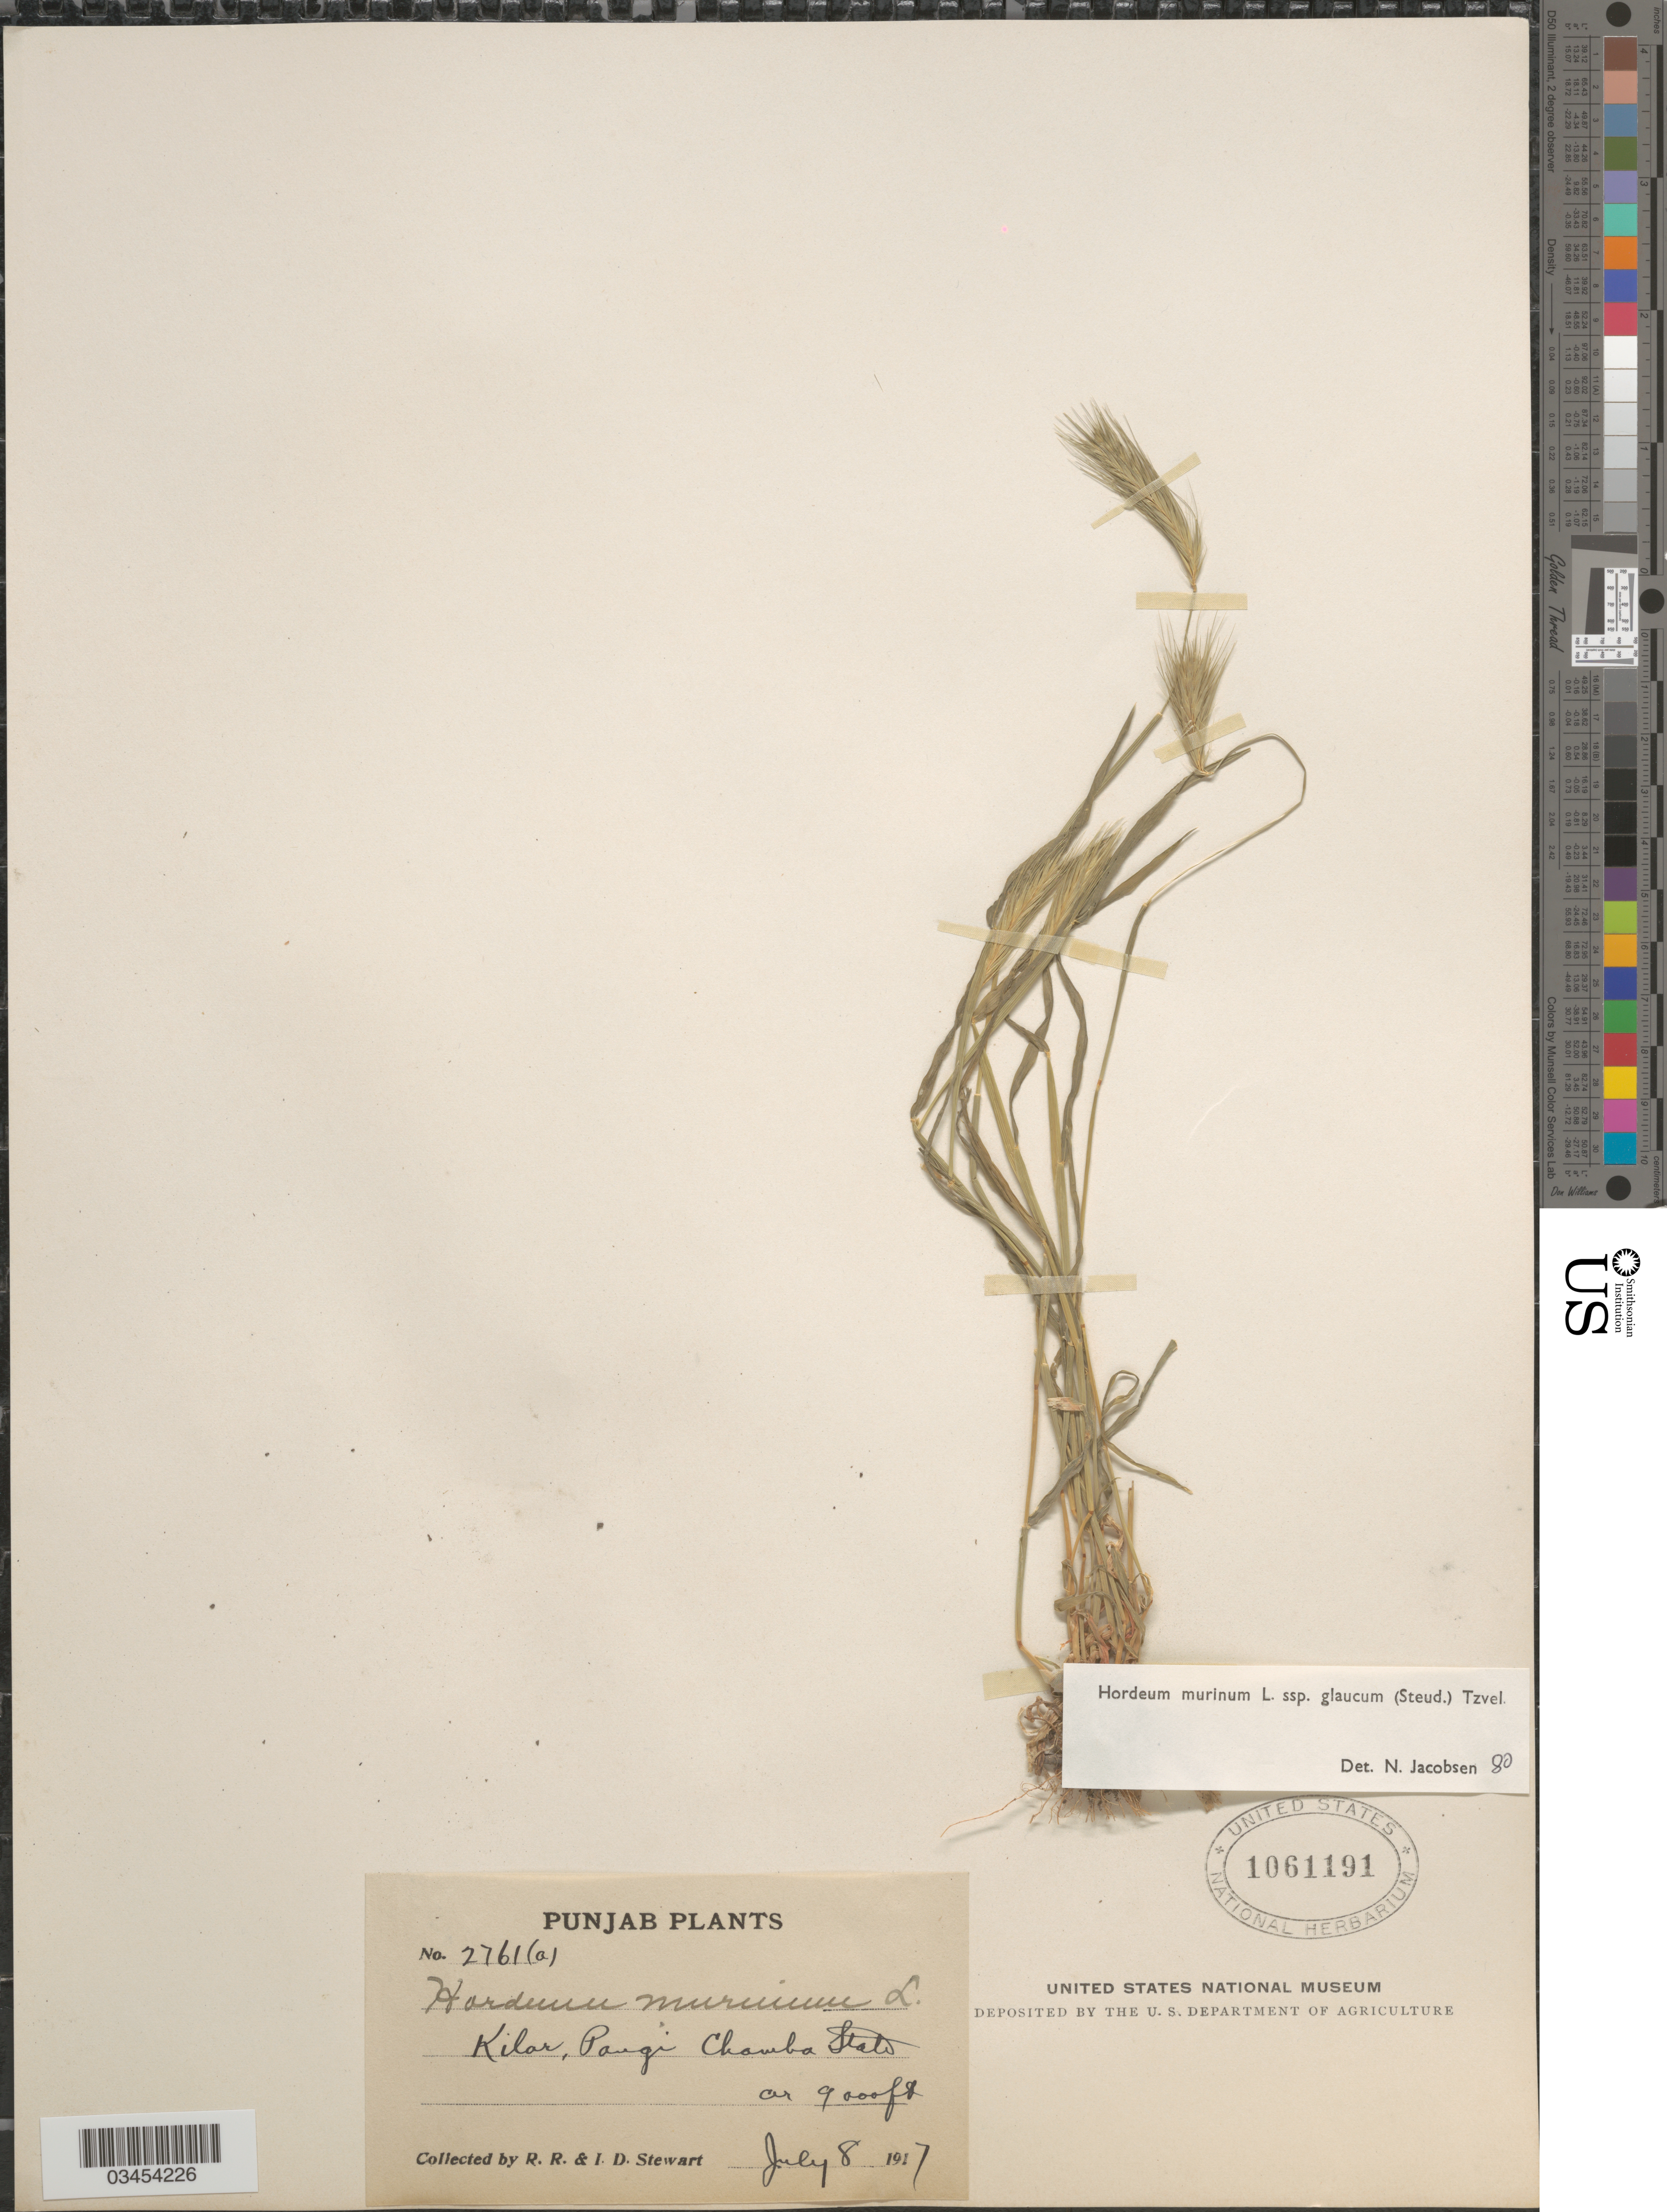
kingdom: Plantae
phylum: Tracheophyta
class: Liliopsida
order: Poales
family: Poaceae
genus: Hordeum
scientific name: Hordeum murinum subsp. glaucum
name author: (Steud.) Tzvelev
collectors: R. Stewart & I. Stewart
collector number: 2761(a)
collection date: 1917-07-08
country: India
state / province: Punjab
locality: Kilar, Pangi Chamba State.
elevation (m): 2743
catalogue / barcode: US 1061191